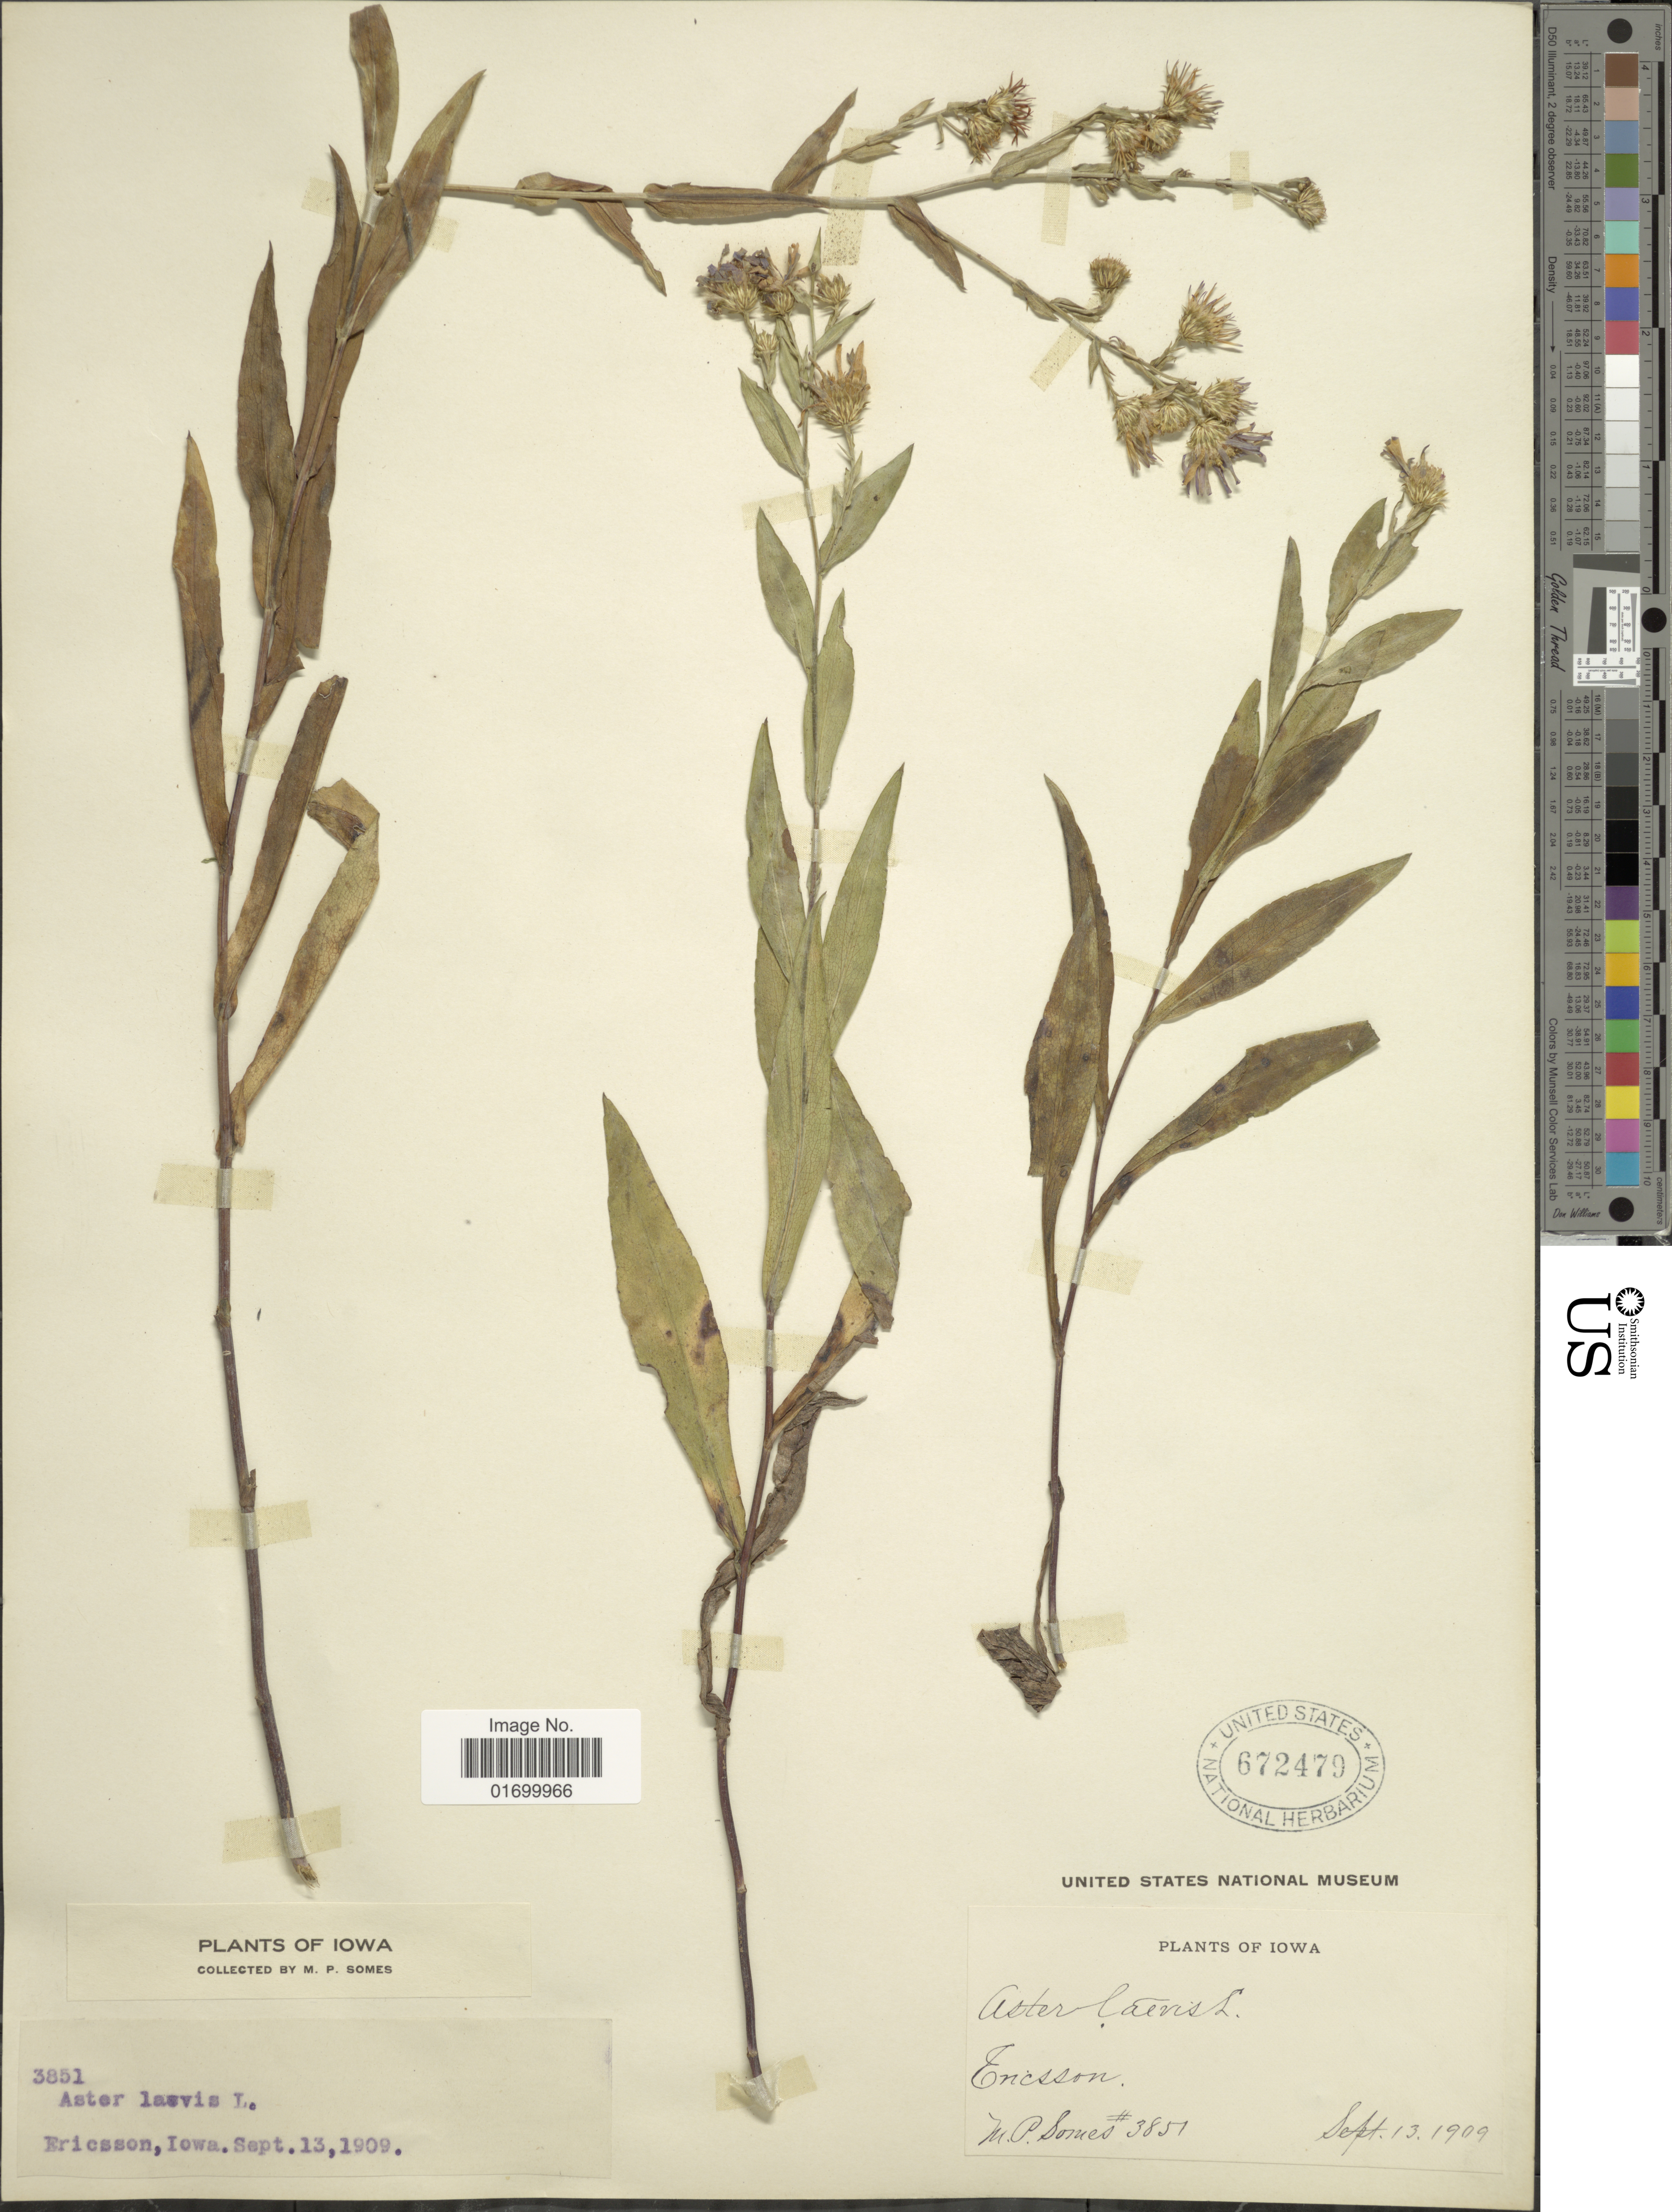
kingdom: Plantae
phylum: Tracheophyta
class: Magnoliopsida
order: Asterales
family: Asteraceae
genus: Symphyotrichum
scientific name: Symphyotrichum laeve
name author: (L.) Á. Löve & D. Löve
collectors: M. Somes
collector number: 3851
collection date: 1909-09-13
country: United States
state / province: Iowa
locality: Ericsson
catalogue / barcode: US 672479